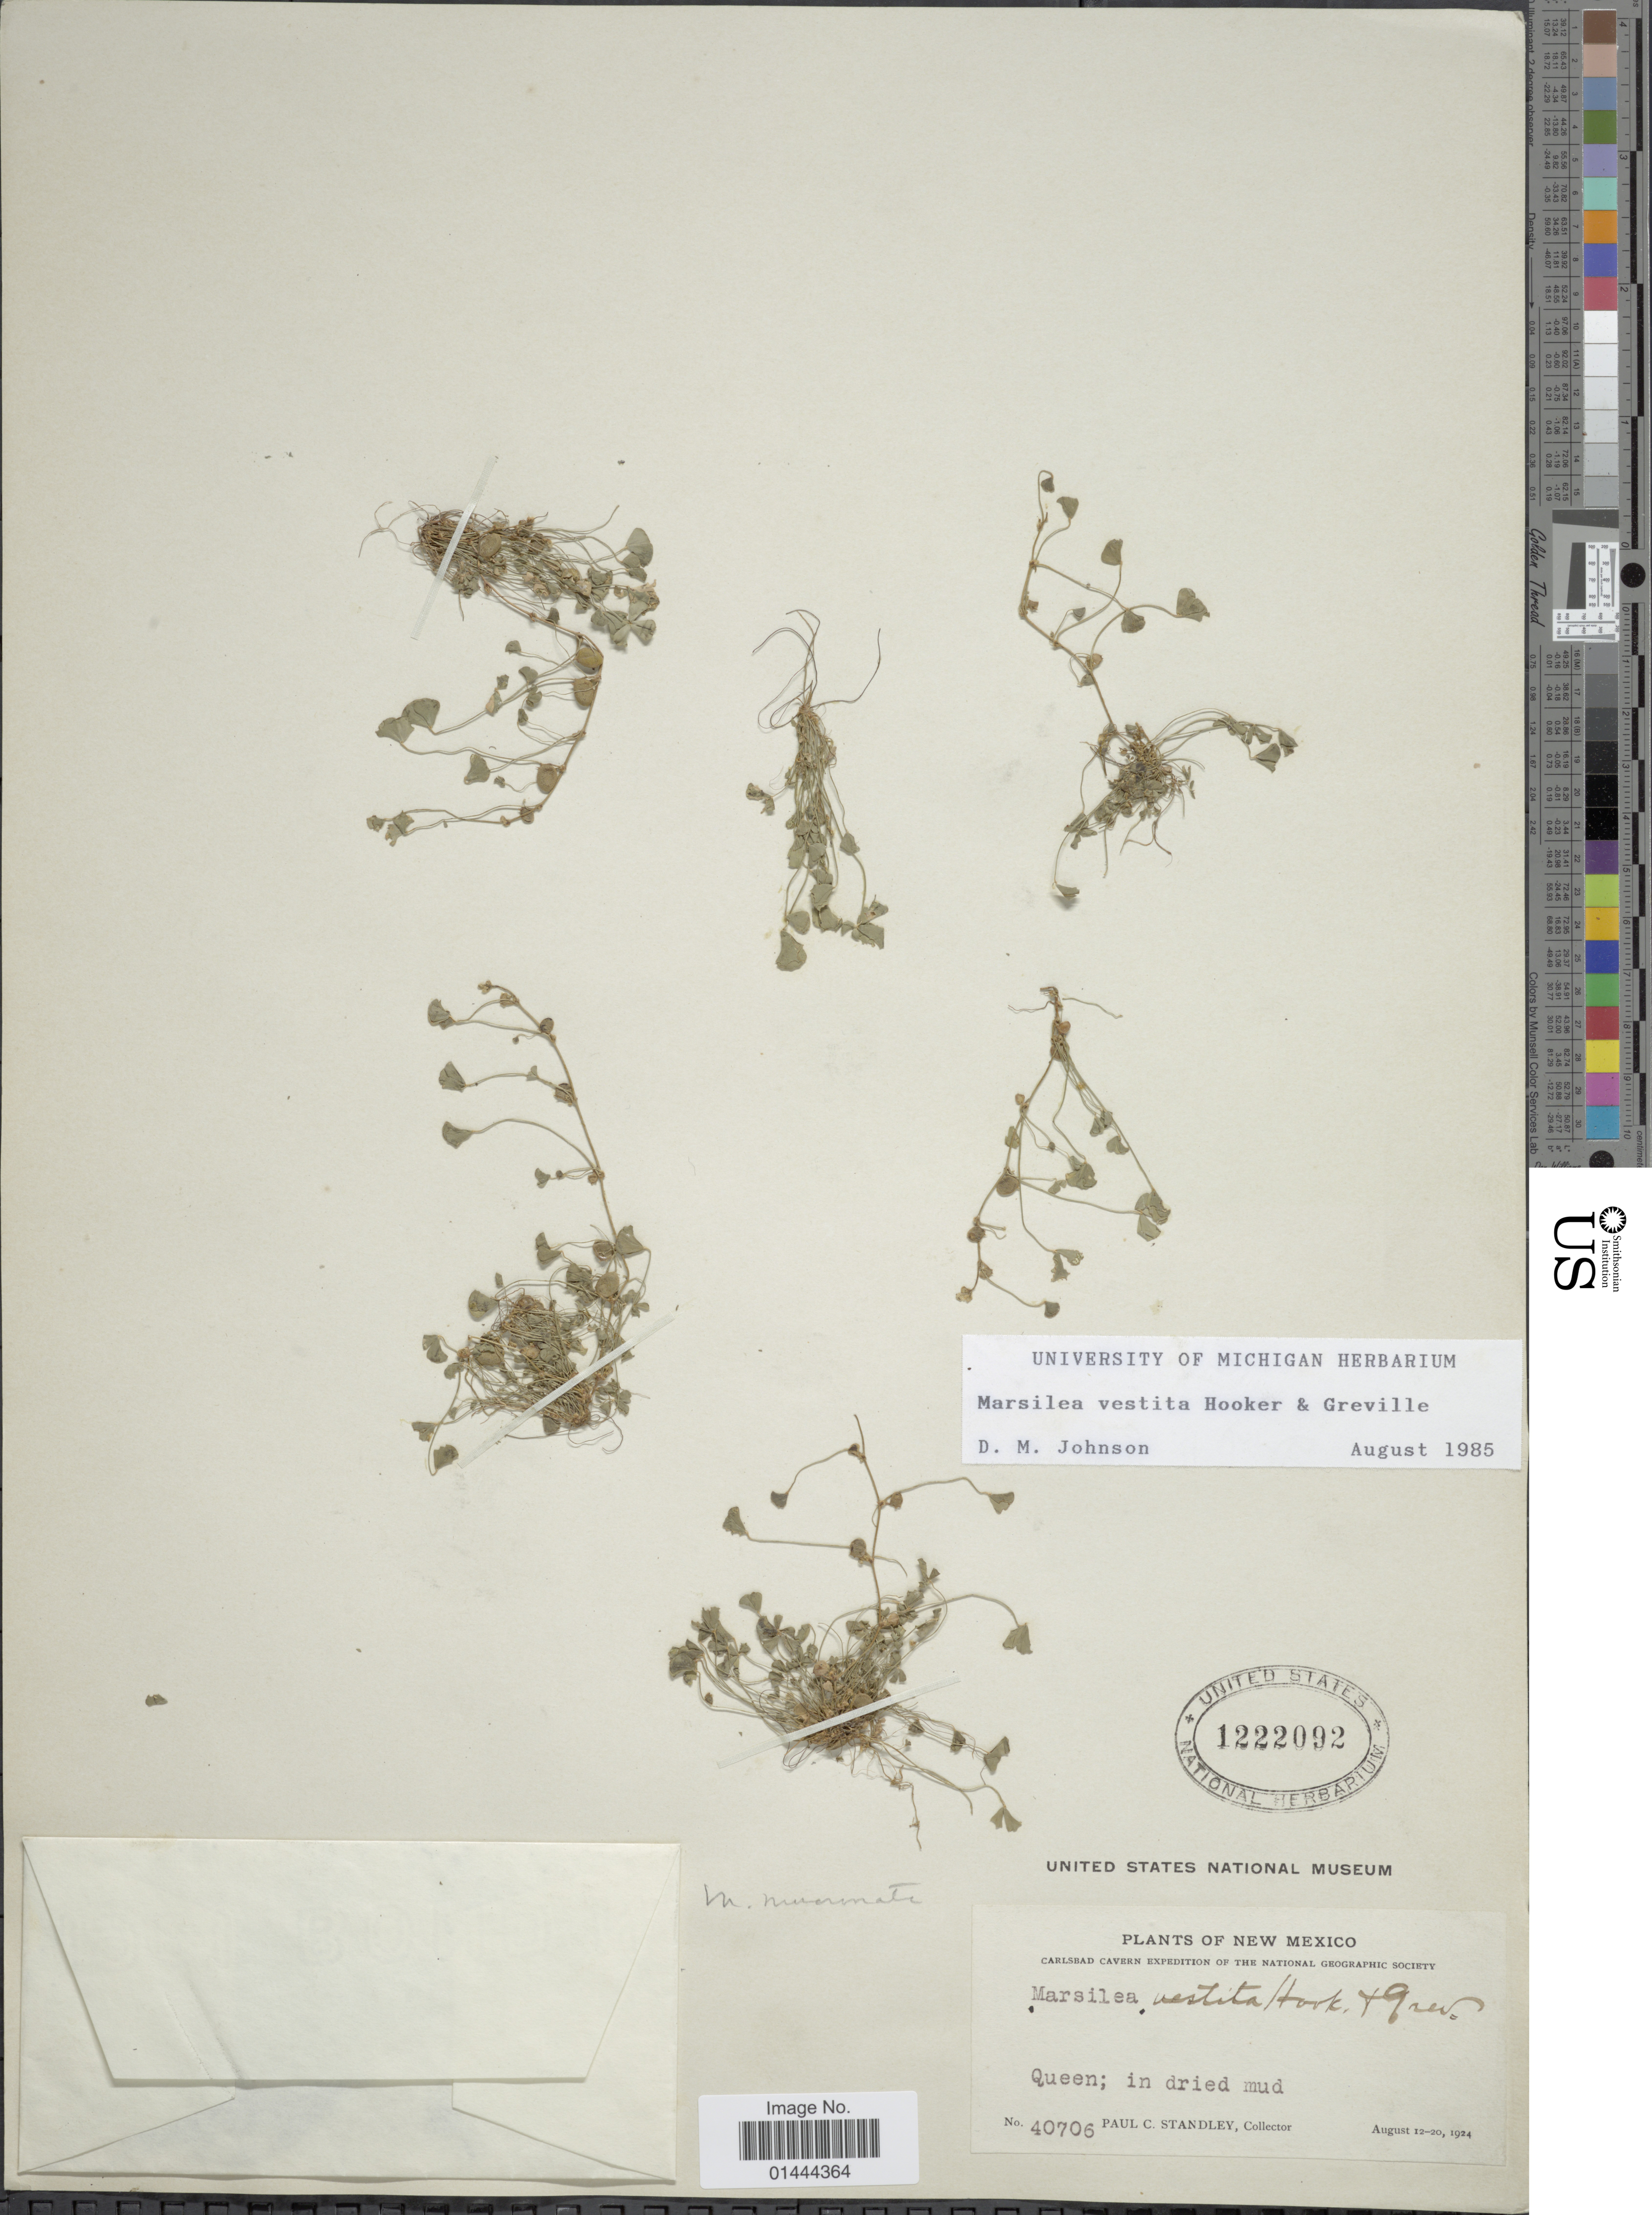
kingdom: Plantae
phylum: Tracheophyta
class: Polypodiopsida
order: Salviniales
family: Marsileaceae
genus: Marsilea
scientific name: Marsilea vestita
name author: Hook. & Grev.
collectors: P. C. Standley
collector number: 40706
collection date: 1924-08-12/1924-08-20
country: United States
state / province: New Mexico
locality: Queen; in dried mud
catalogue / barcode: US 1222092